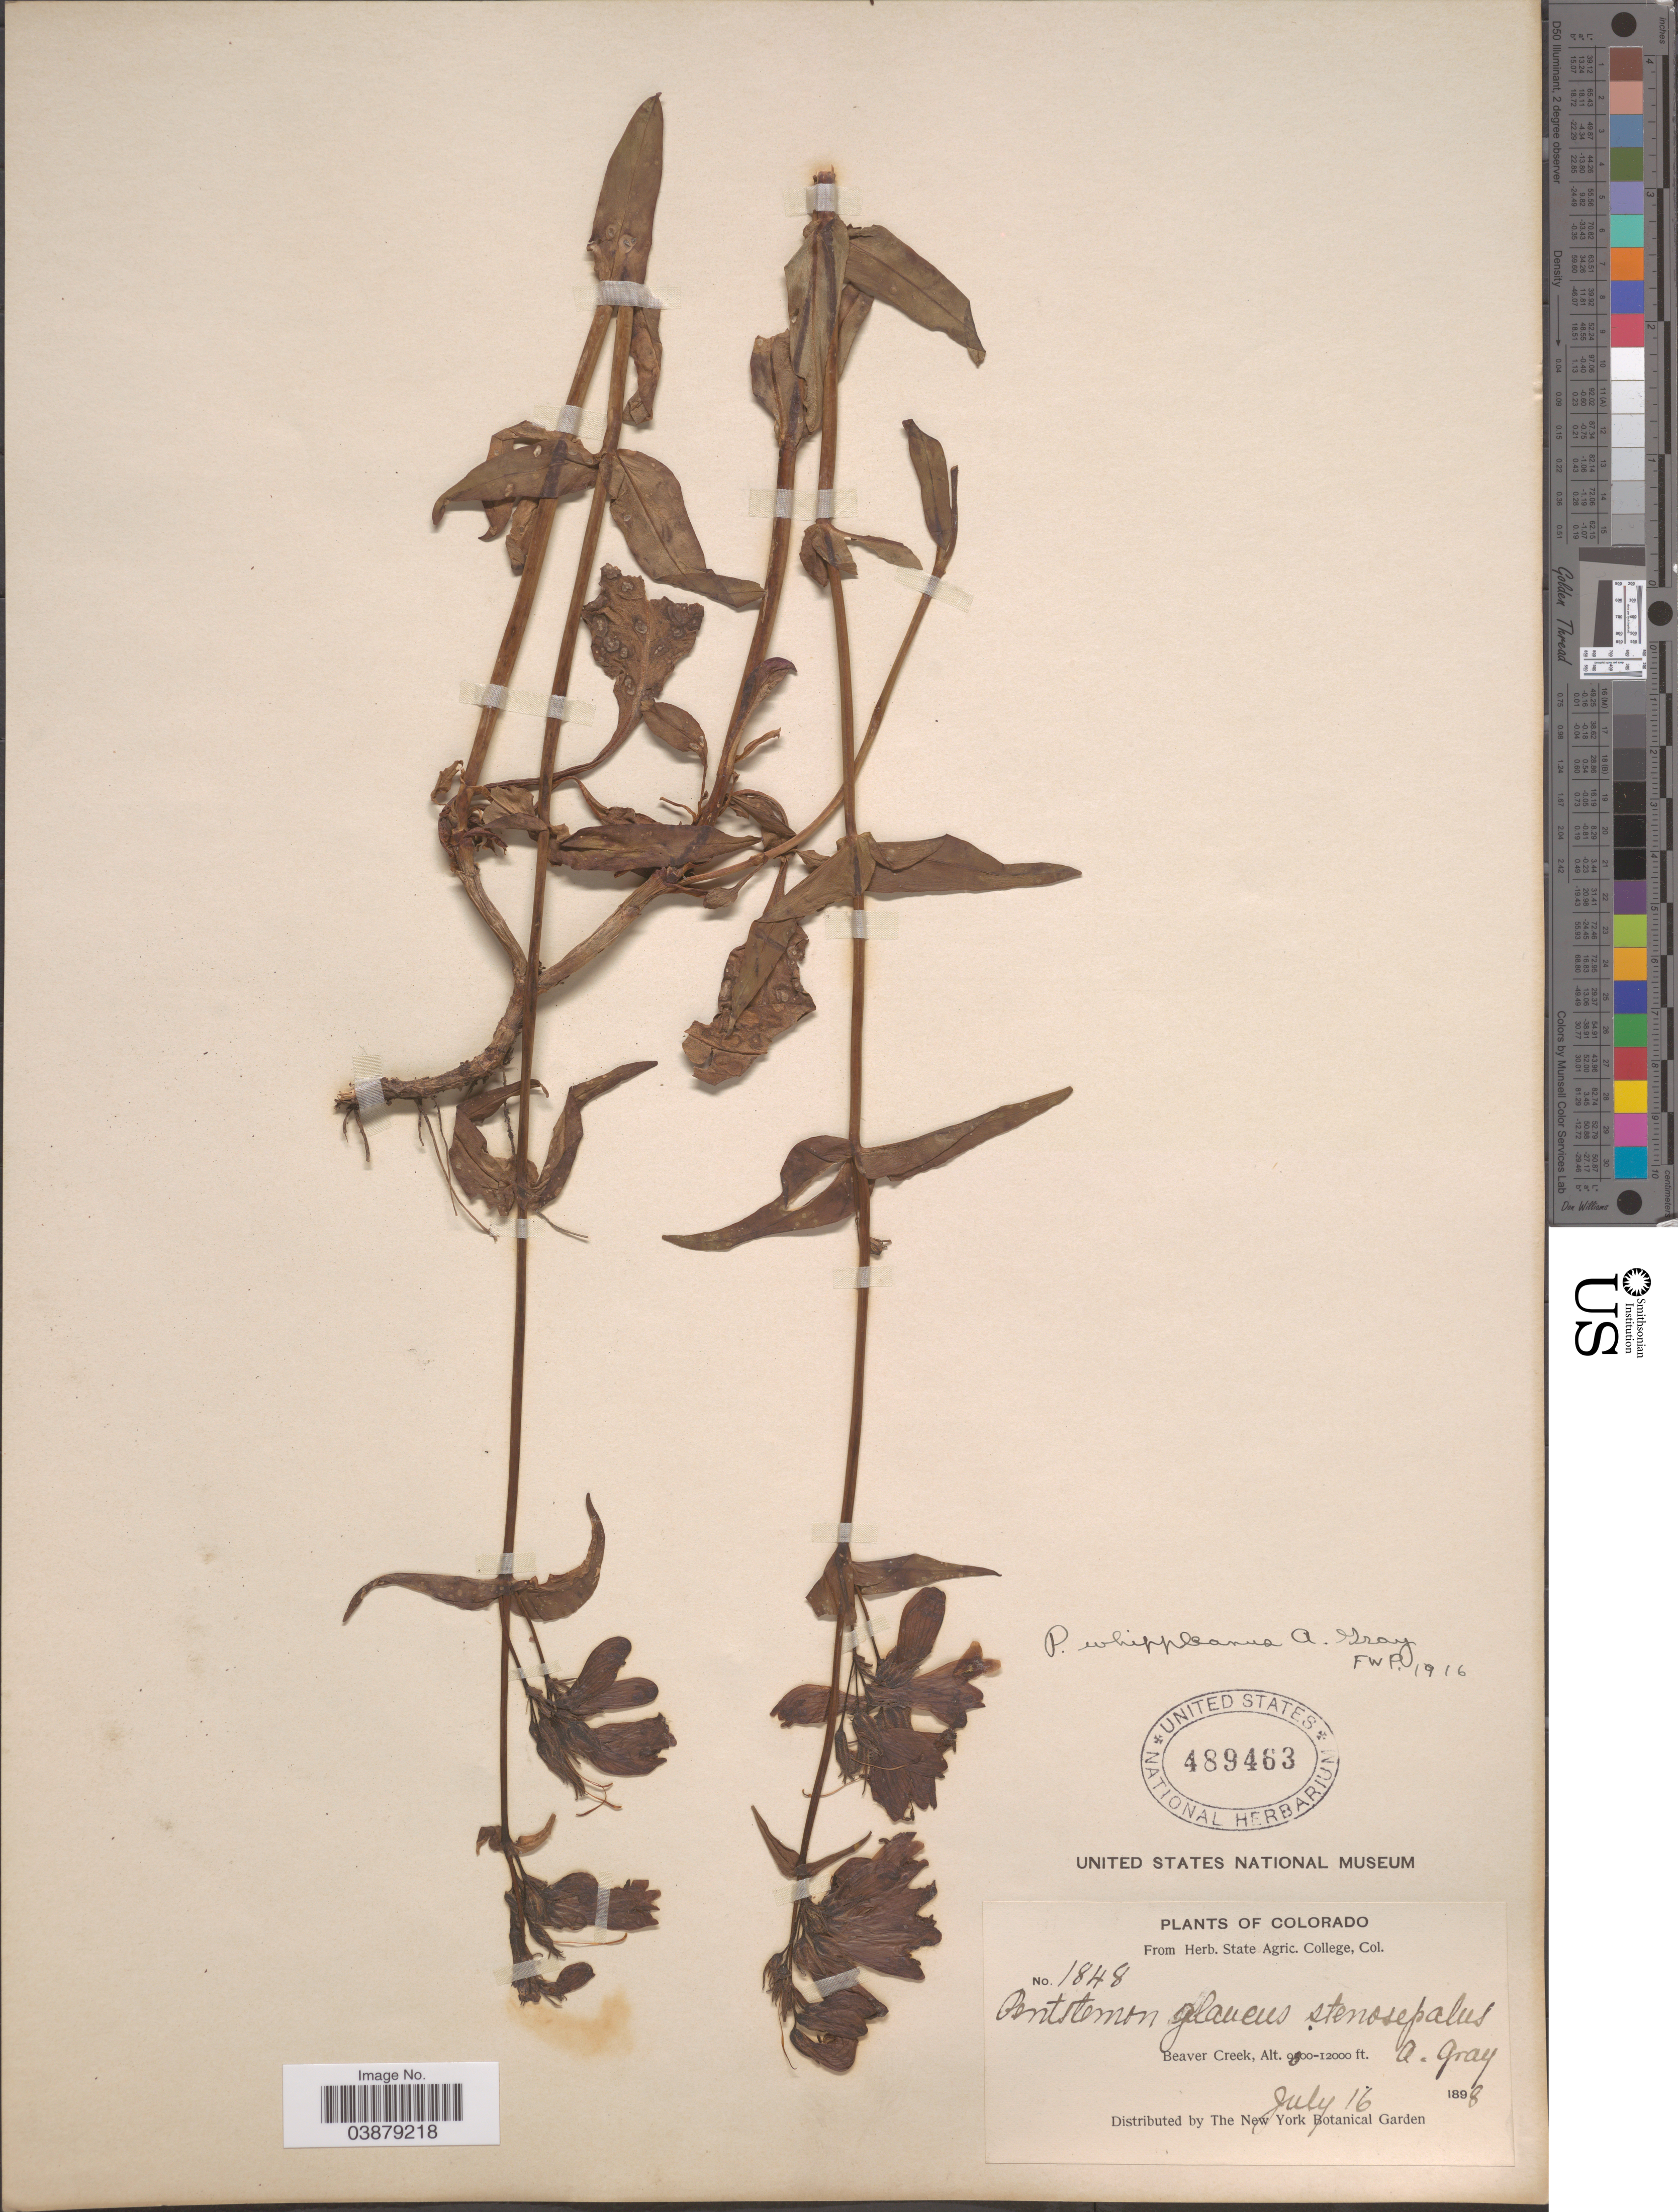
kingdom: Plantae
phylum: Tracheophyta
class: Magnoliopsida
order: Lamiales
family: Plantaginaceae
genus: Penstemon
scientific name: Penstemon whippleanus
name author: A. Gray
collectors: ex herb. State Agric. College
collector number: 1848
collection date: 1898-07-16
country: United States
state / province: Colorado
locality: Beaver Creek.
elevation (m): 2987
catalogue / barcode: US 489463